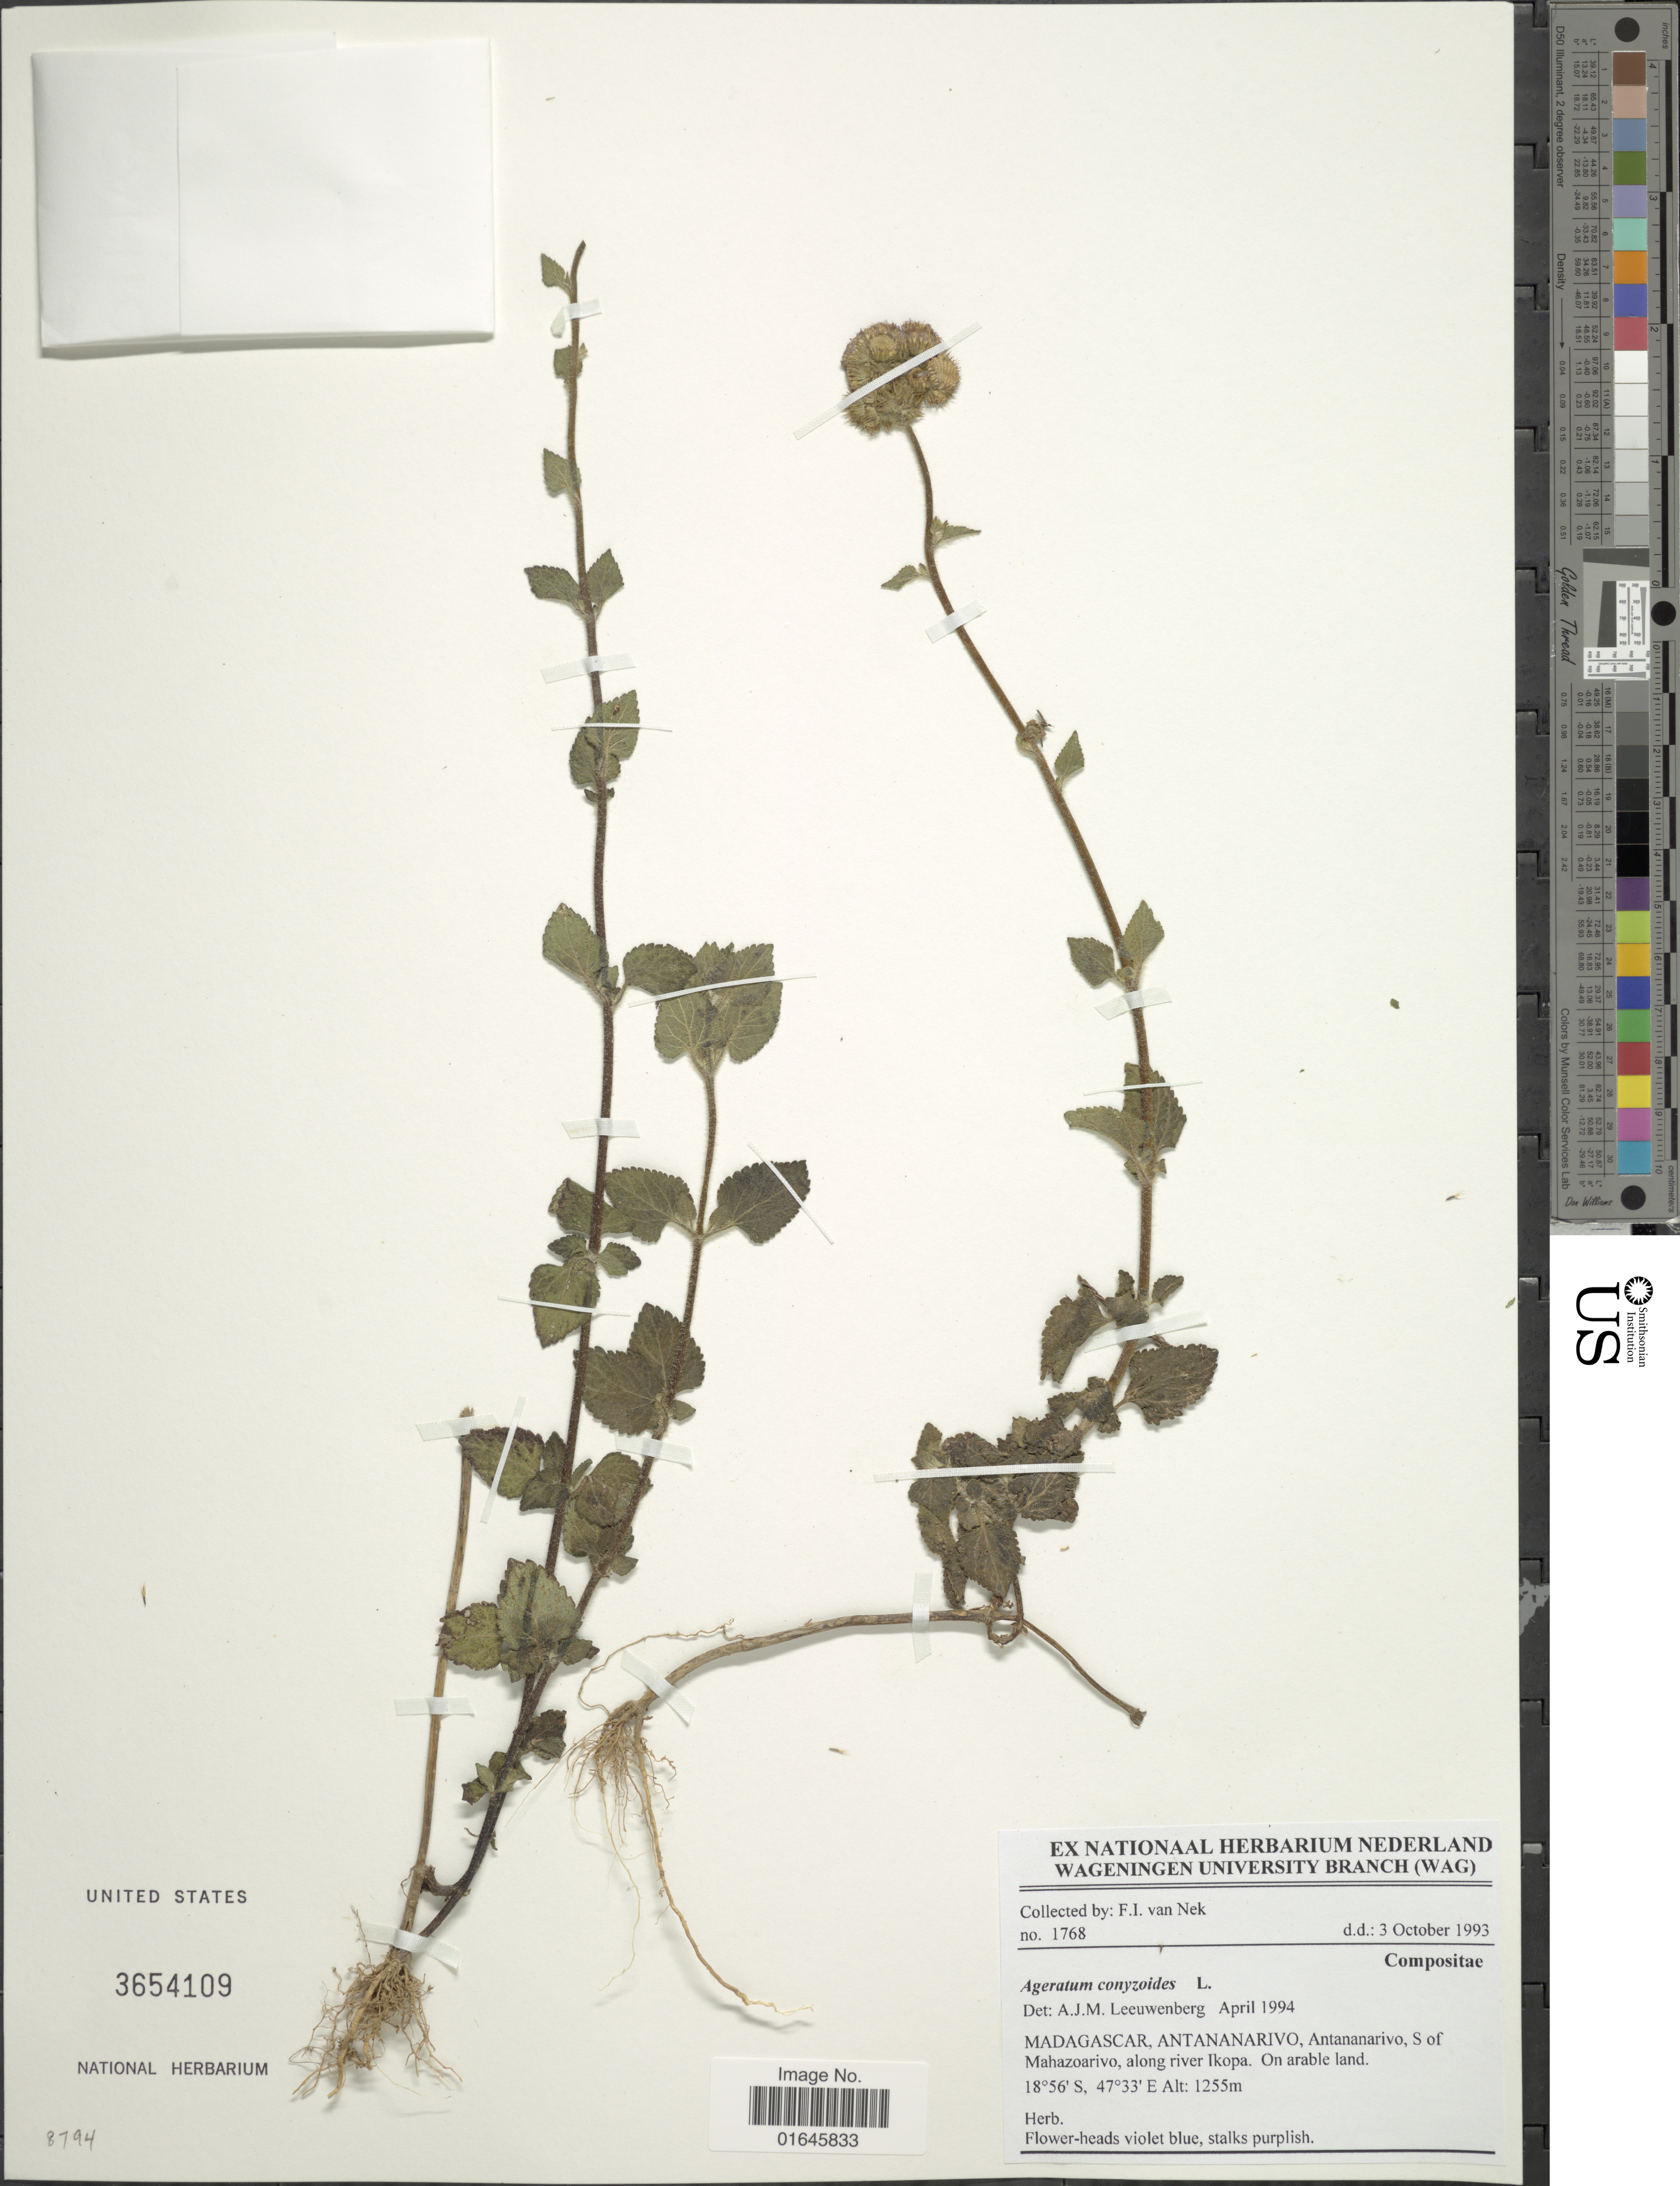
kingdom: Plantae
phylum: Tracheophyta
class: Magnoliopsida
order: Asterales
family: Asteraceae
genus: Ageratum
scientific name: Ageratum conyzoides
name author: L.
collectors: F. van Nek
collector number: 1768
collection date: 1993-10-03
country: Madagascar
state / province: Analamanga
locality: Antananarivo, S of Mahazoarivo, along river Ikopa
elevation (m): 1255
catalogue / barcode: US 3654109